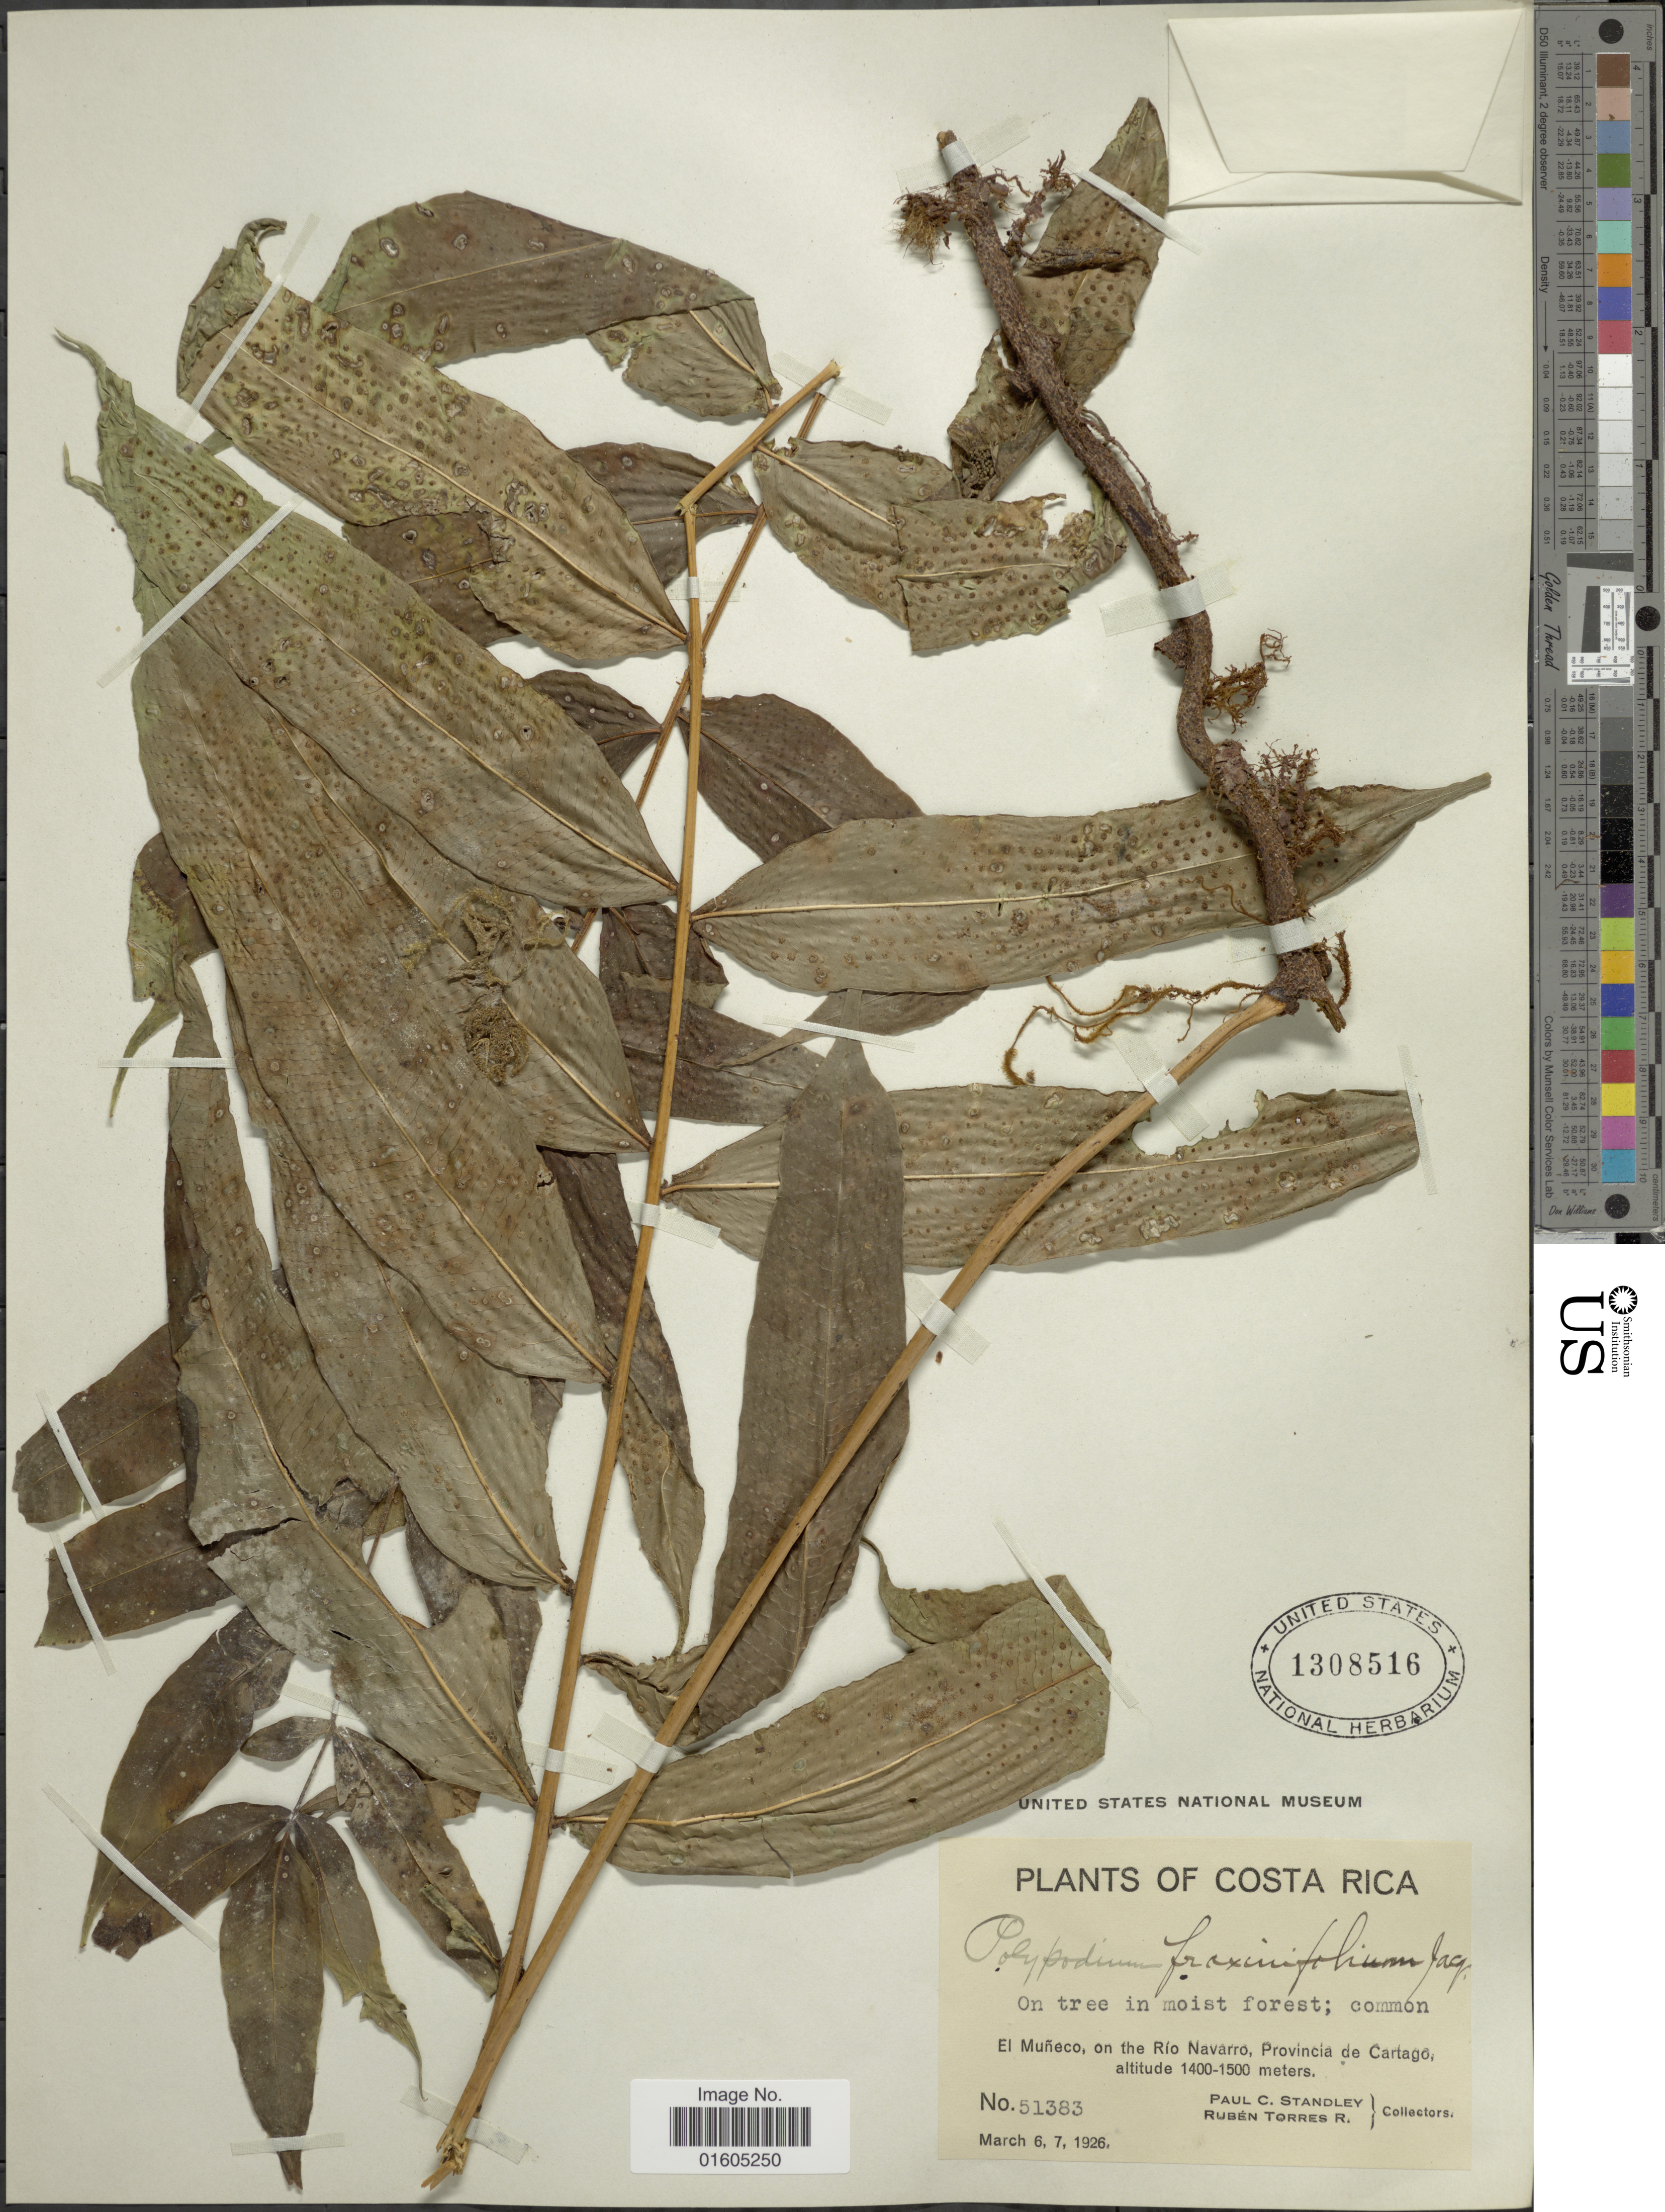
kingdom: Plantae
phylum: Tracheophyta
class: Polypodiopsida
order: Polypodiales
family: Polypodiaceae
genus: Serpocaulon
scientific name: Serpocaulon fraxinifolium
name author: (Jacq.) A.R. Sm.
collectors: P. C. Standley & R. Torres Rojas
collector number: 51383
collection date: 1926-03-06/1926-03-07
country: Costa Rica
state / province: Cartago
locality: Costa Rica. El Muñeco, on the Rio Navarro, Provincia de Cartago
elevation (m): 1400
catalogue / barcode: US 1308516